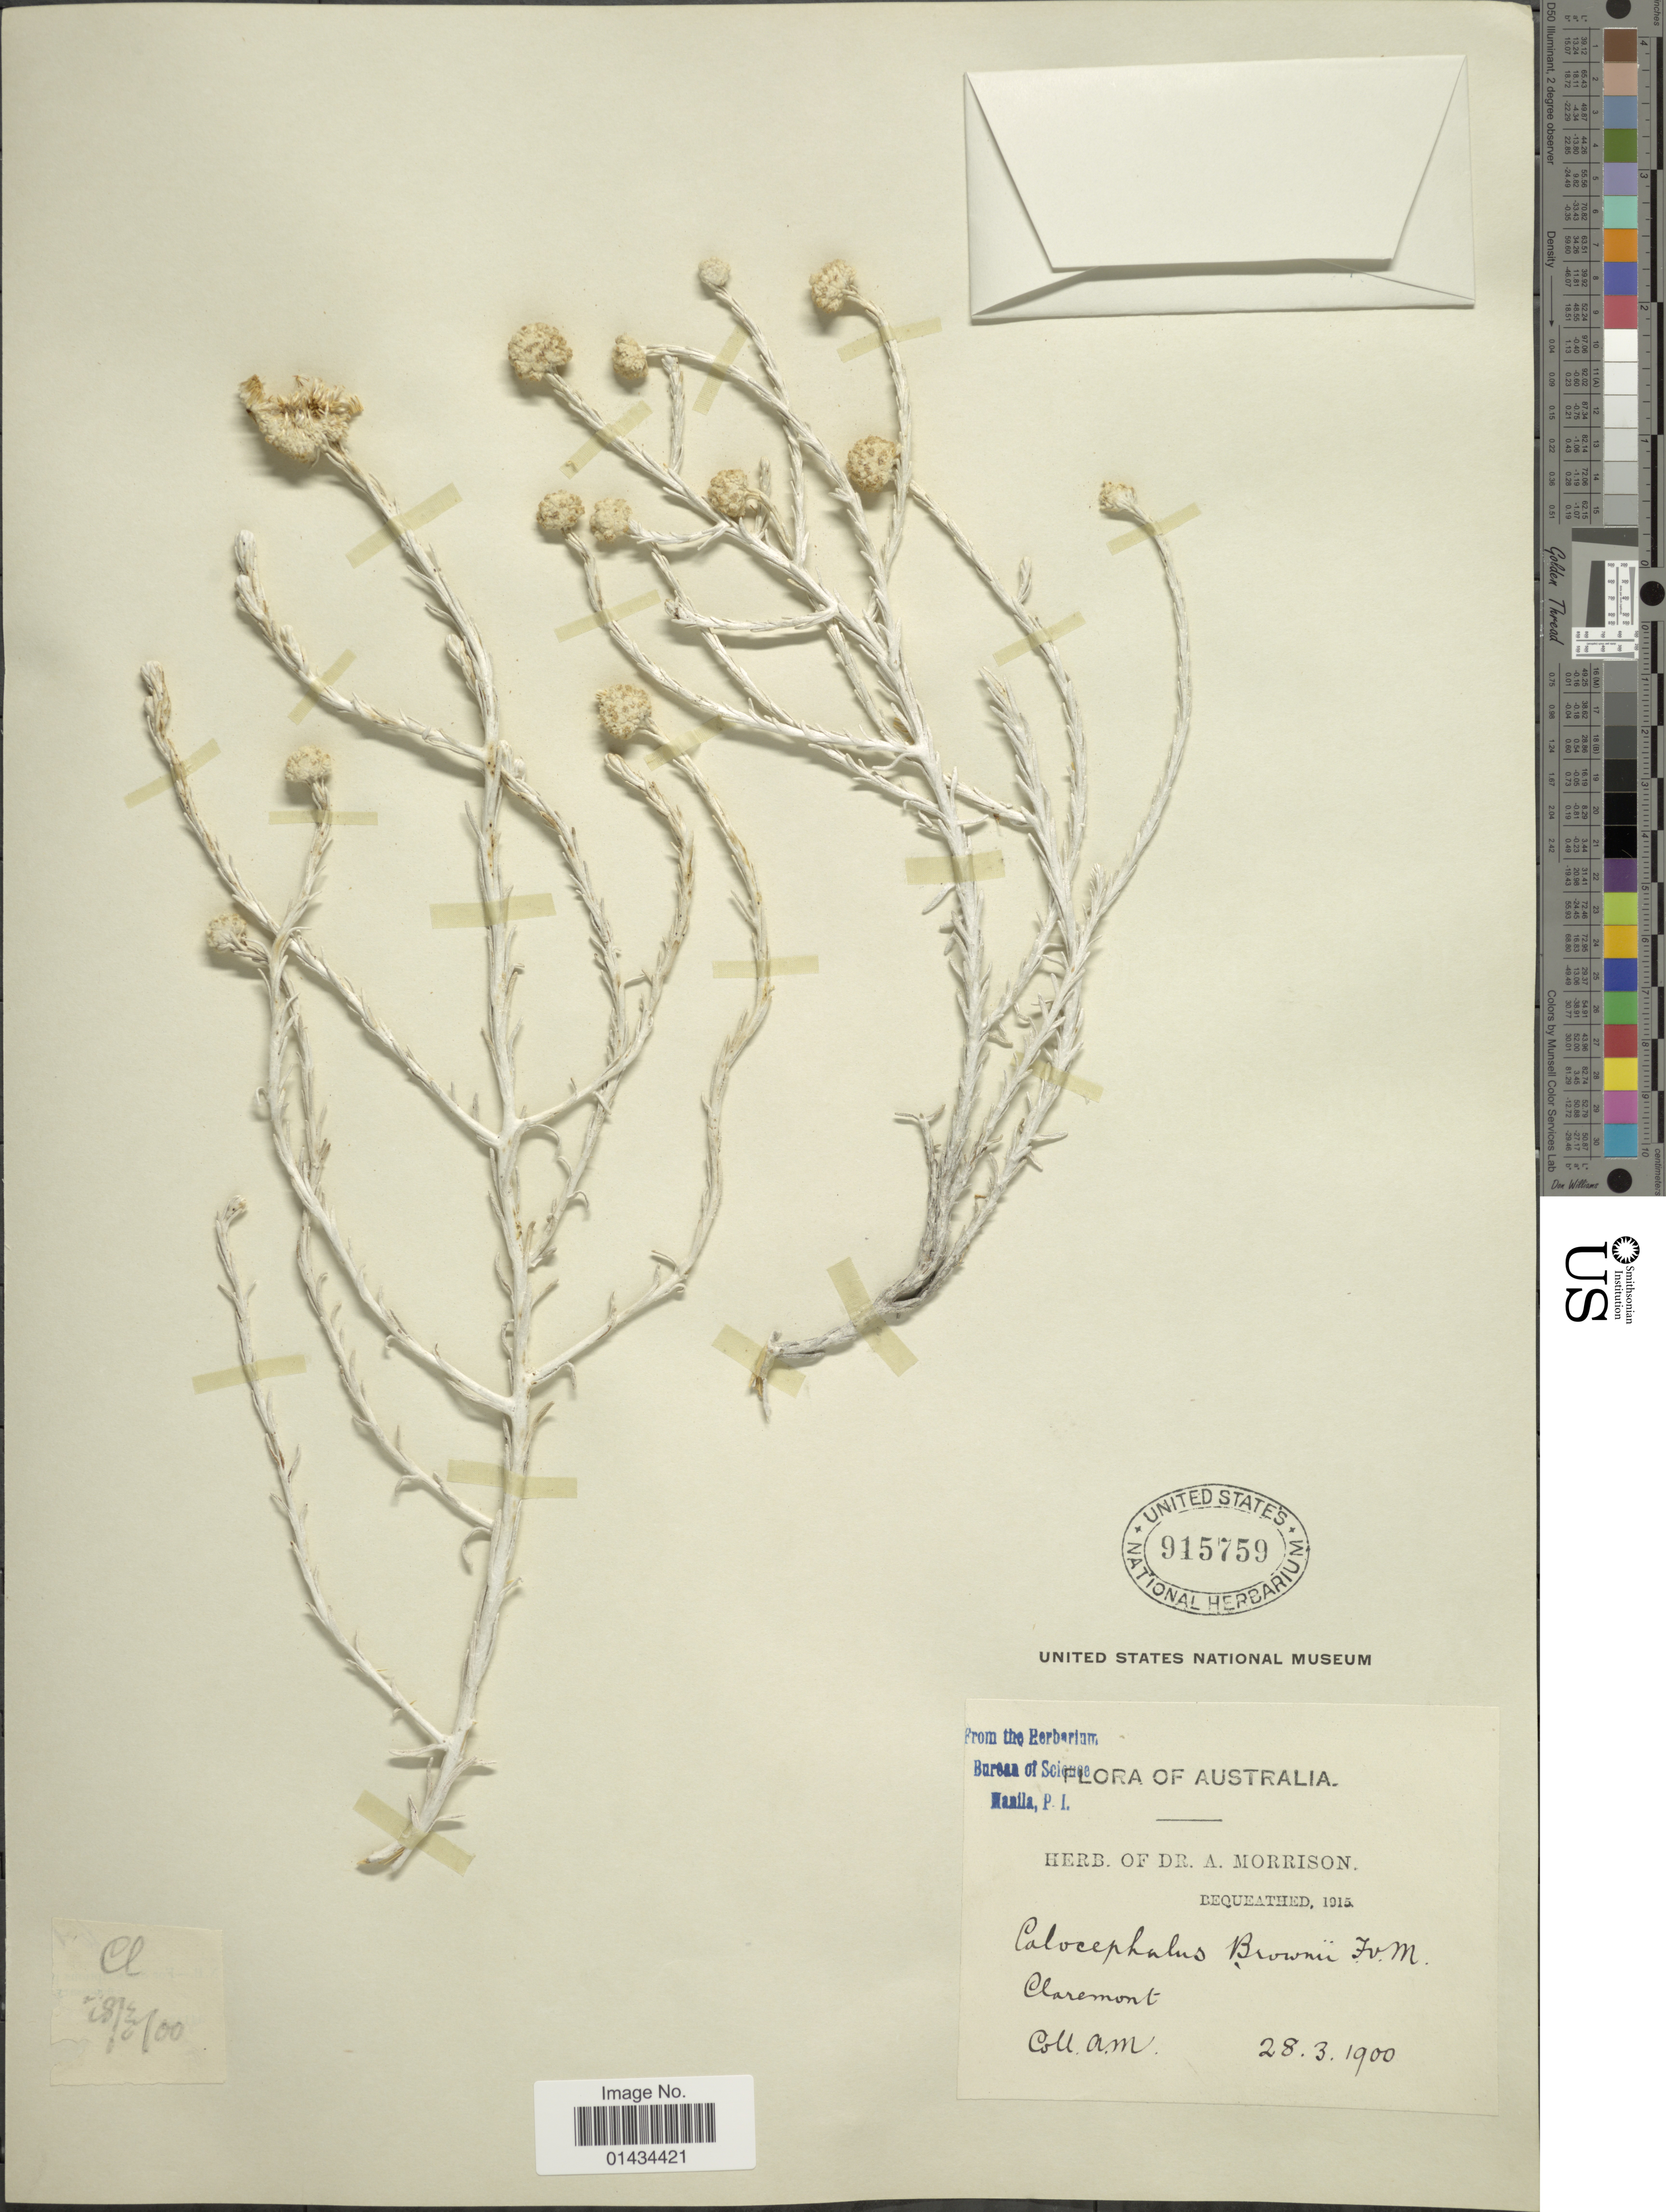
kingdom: Plantae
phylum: Tracheophyta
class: Magnoliopsida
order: Asterales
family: Asteraceae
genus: Calocephalus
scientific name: Calocephalus brownii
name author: (Cass.) F. Muell.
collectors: A. Morrison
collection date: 1900-03-28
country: Australia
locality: Claremont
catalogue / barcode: US 915759